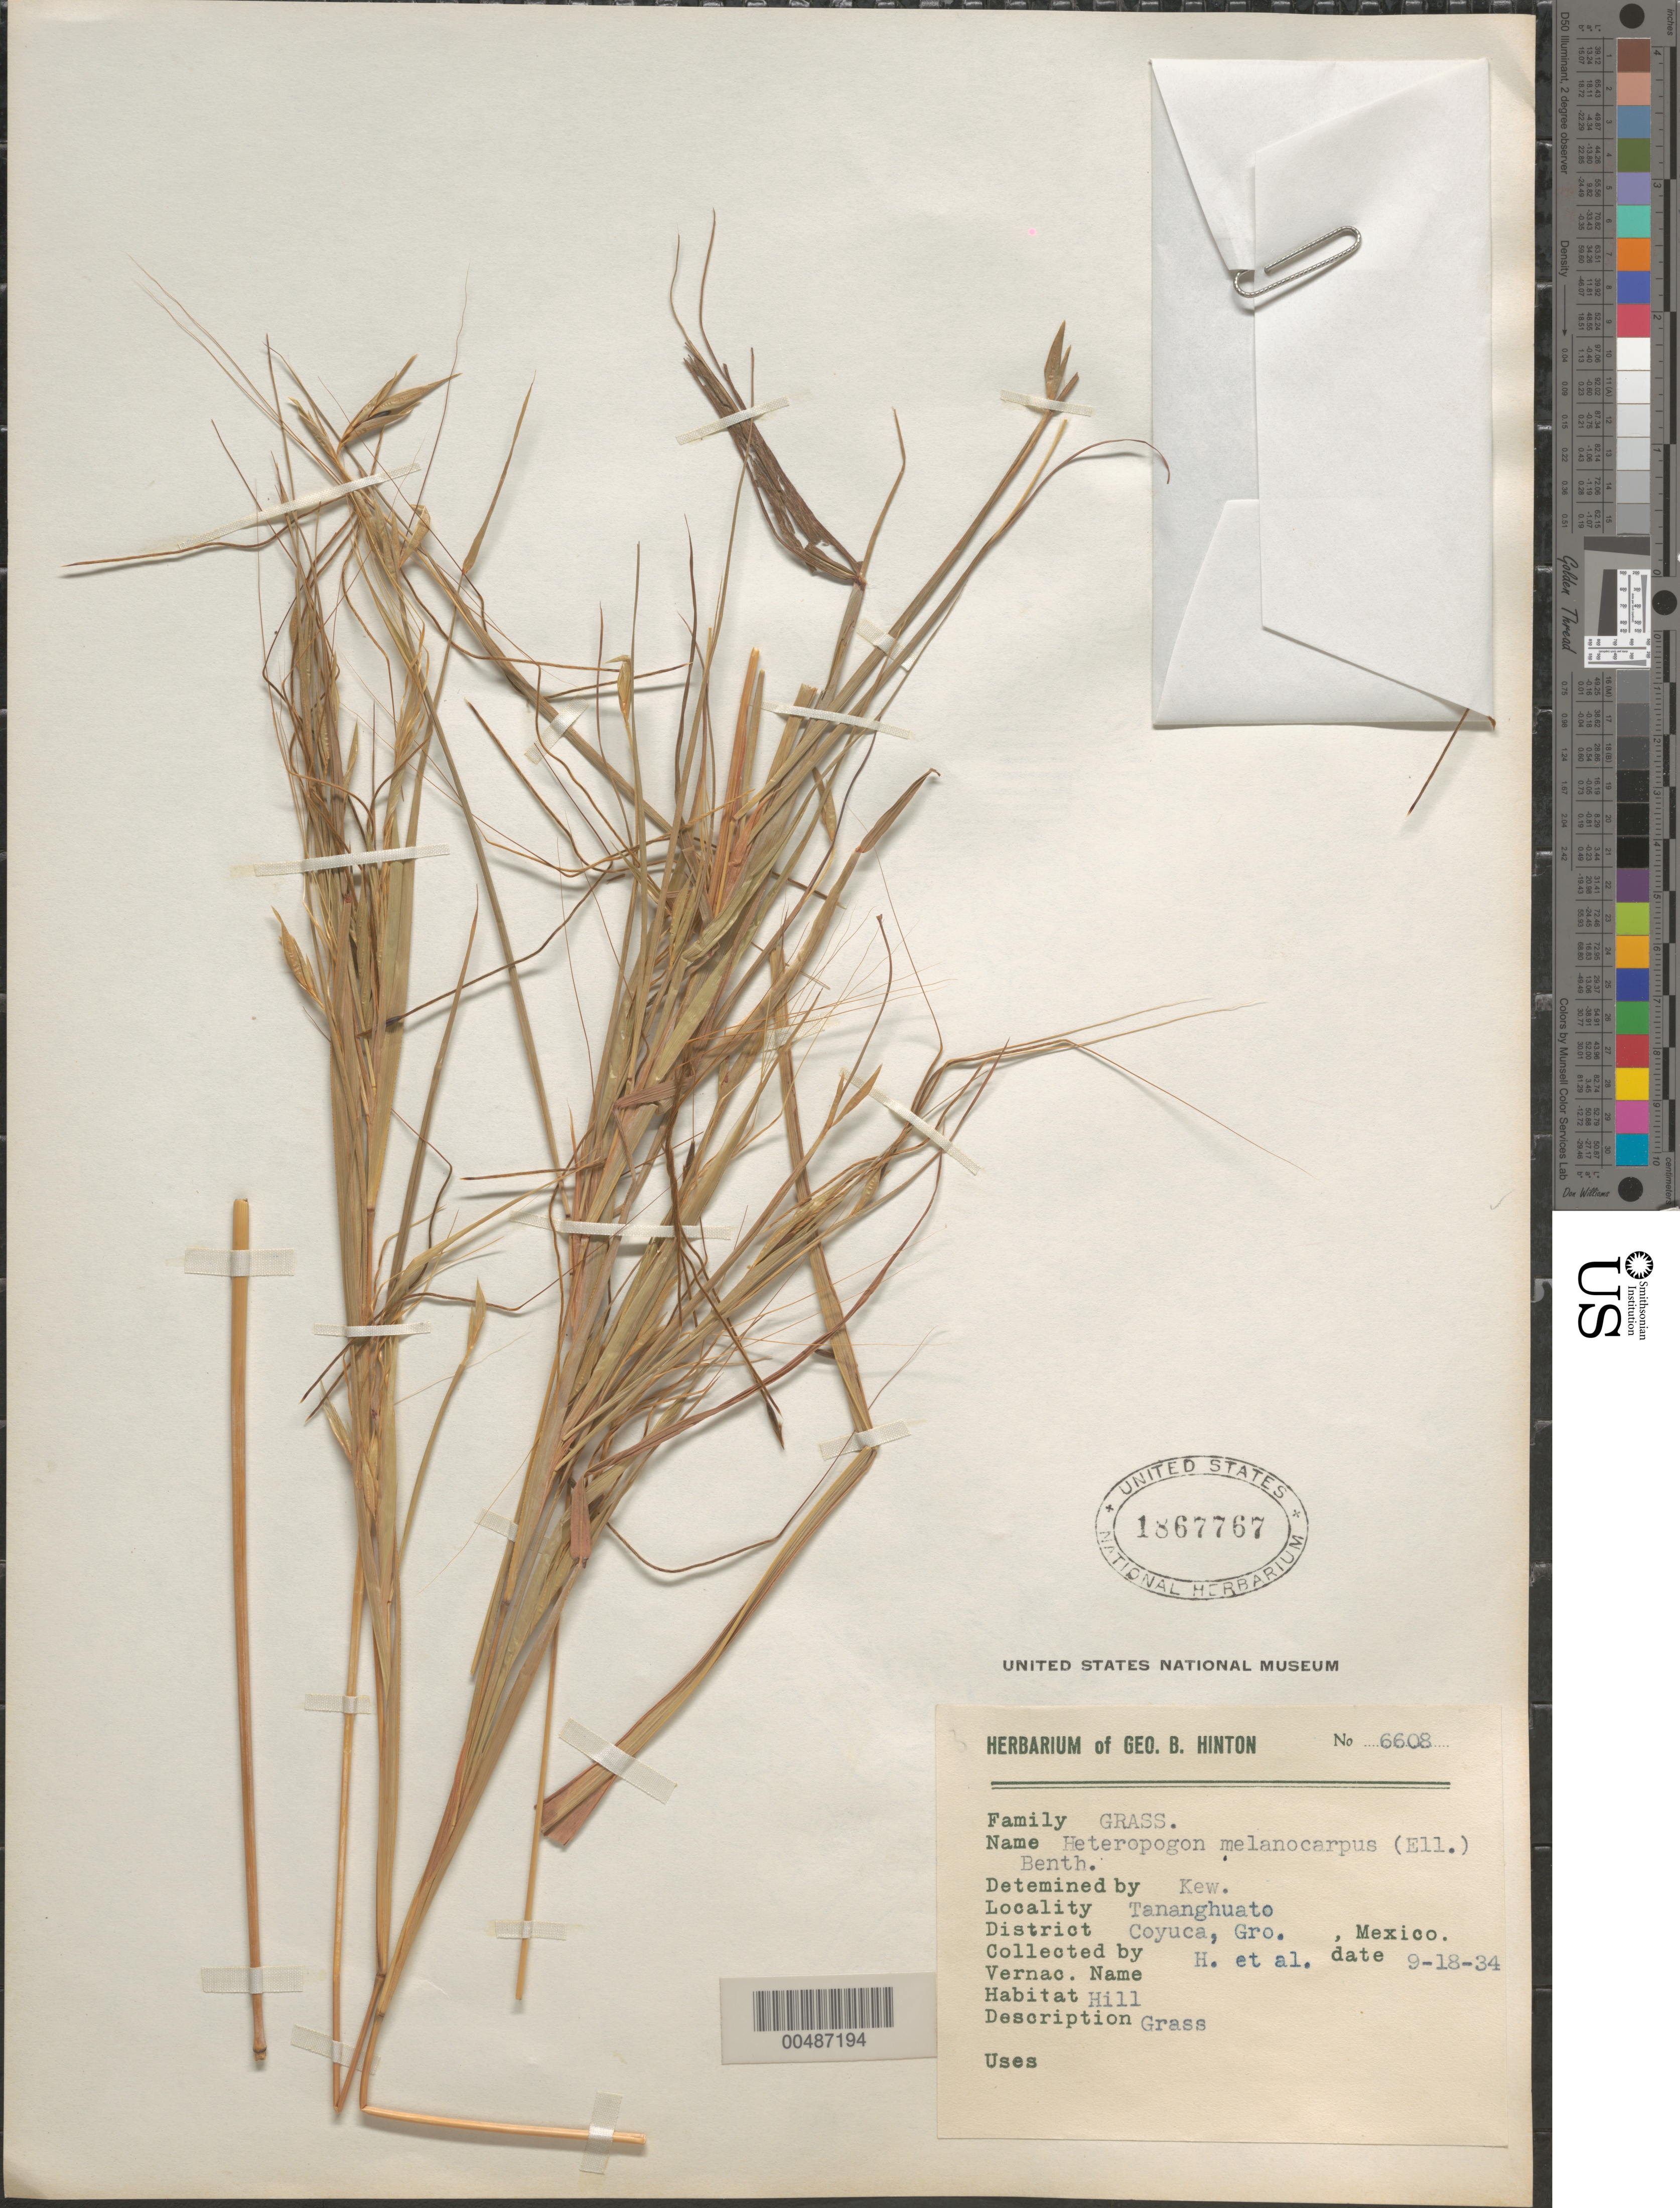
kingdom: Plantae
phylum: Tracheophyta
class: Liliopsida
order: Poales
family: Poaceae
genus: Heteropogon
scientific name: Heteropogon melanocarpus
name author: (Elliott) Benth.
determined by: Kew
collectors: G. B. Hinton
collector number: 6608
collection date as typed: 18 Sep 1934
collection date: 1934-09-18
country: Mexico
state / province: Guerrero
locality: Tananghuato, Coyuca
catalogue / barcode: US 1867767